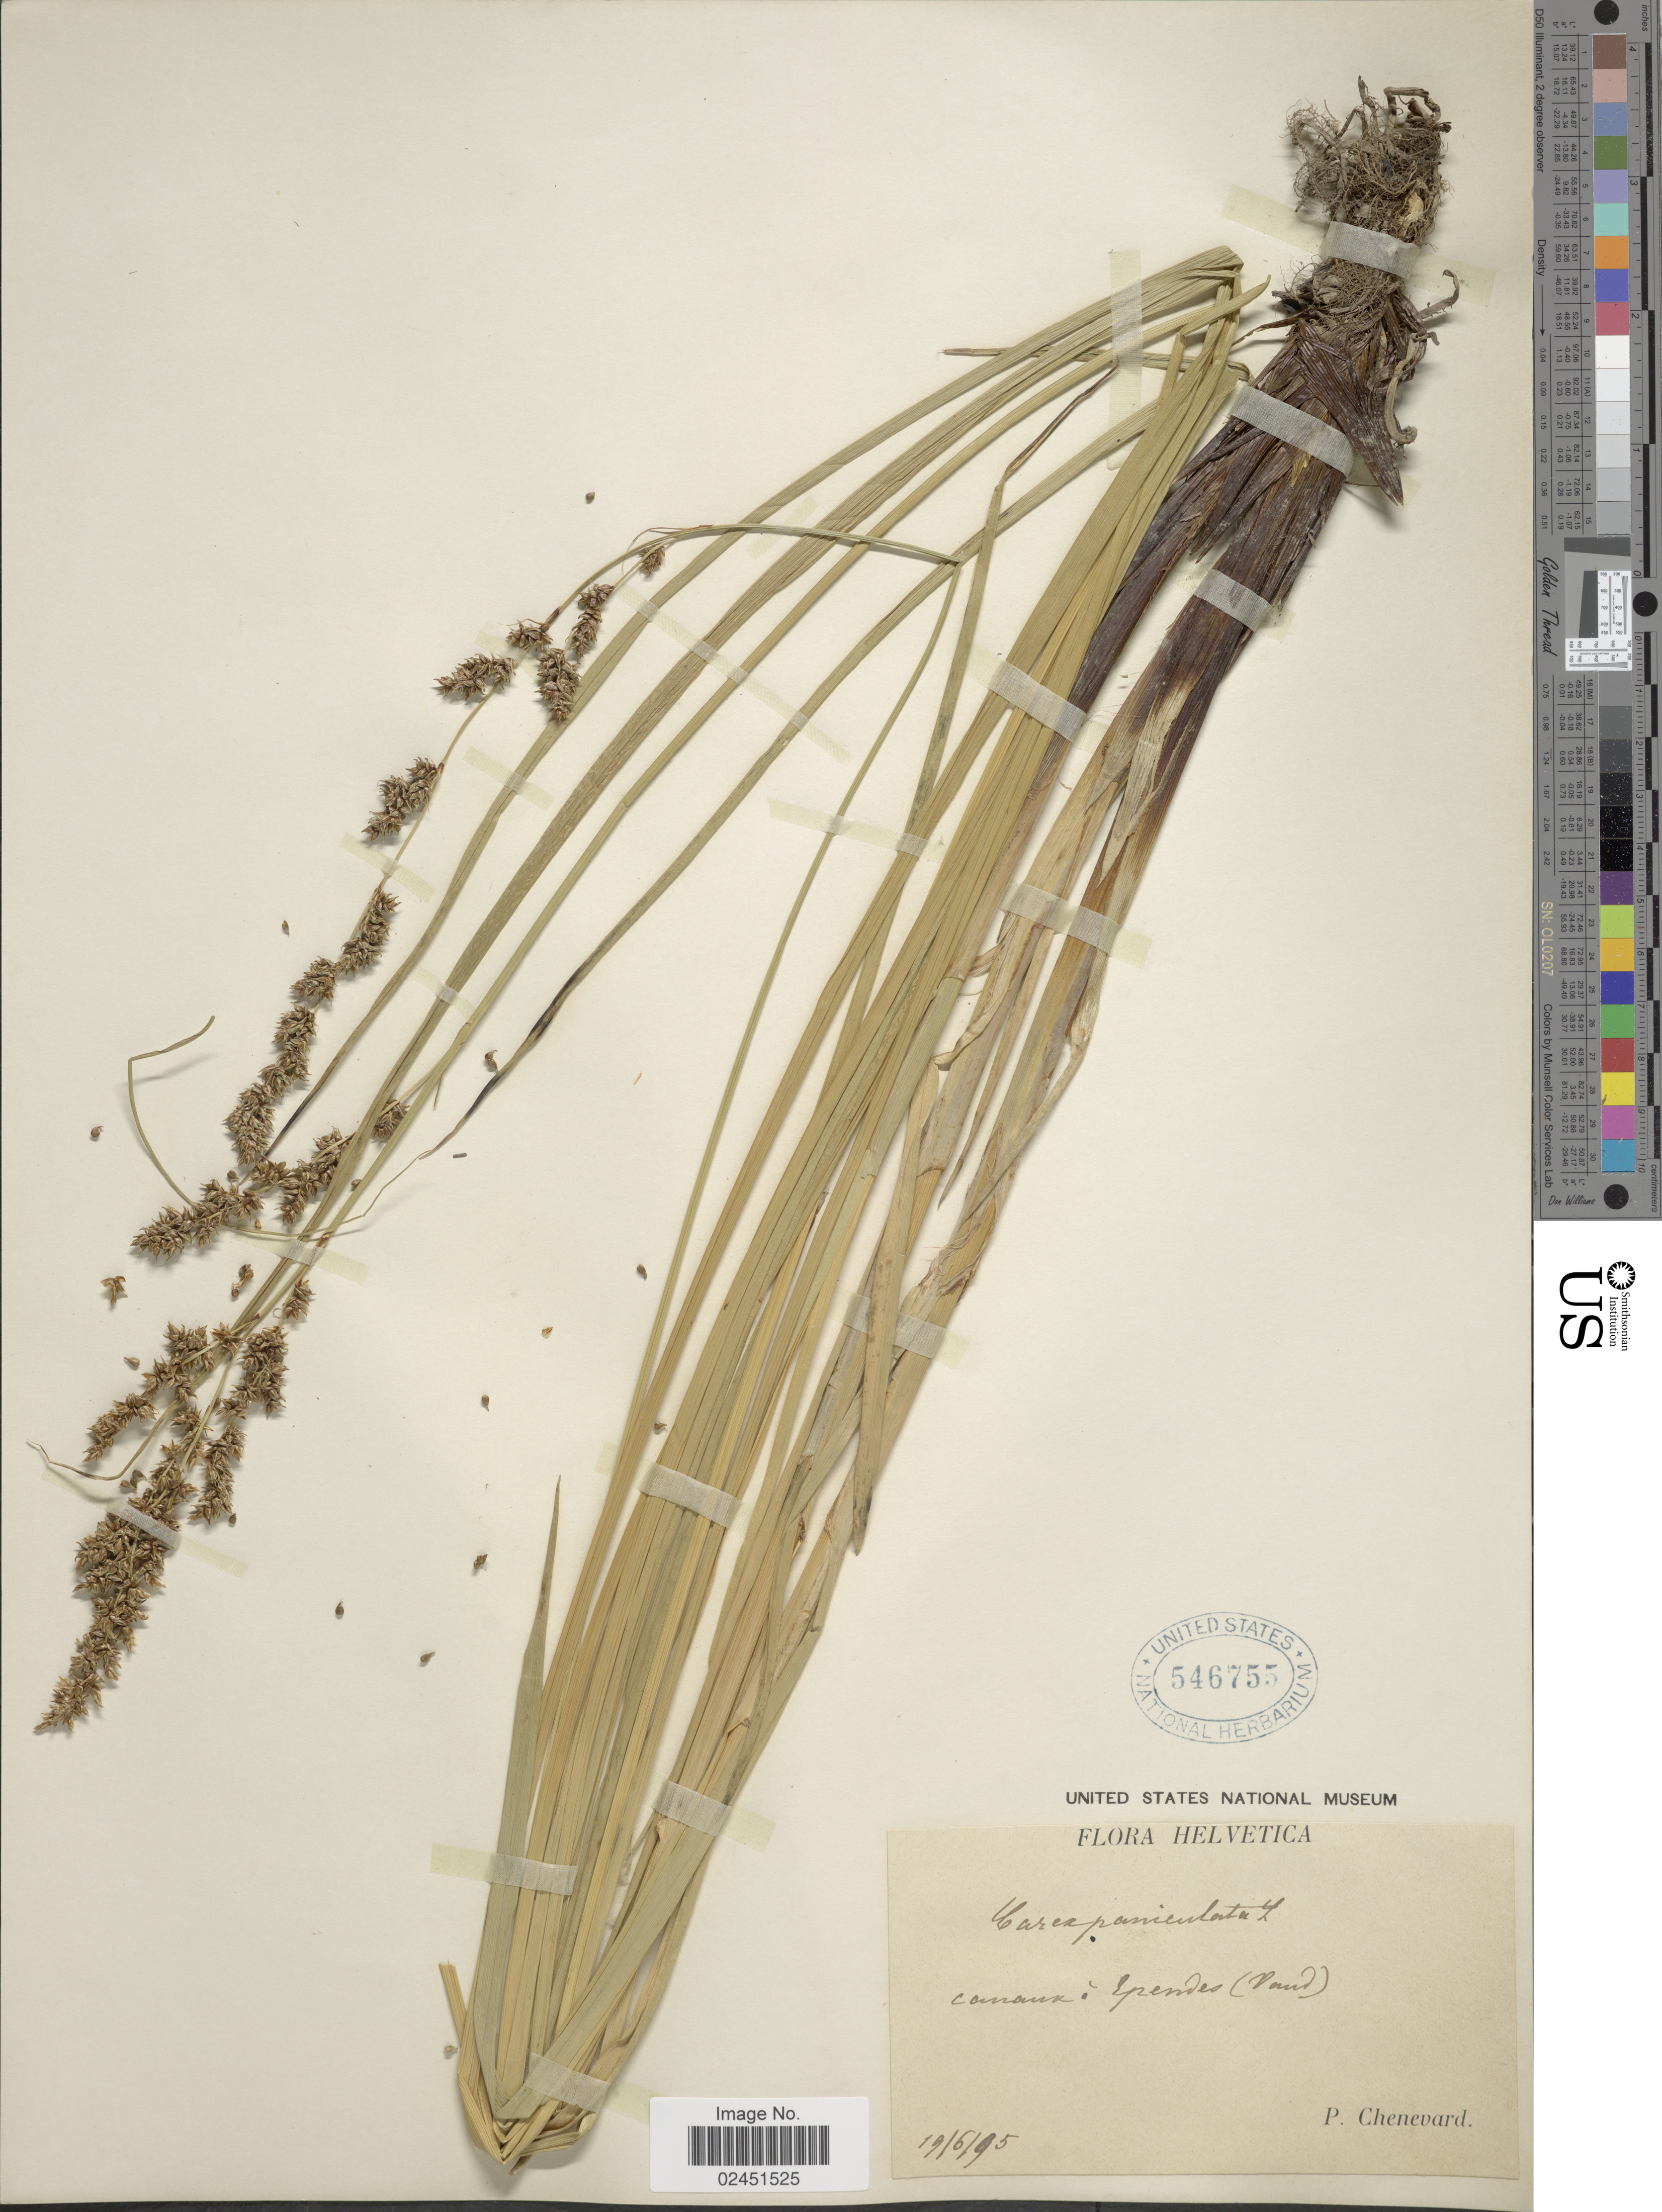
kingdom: Plantae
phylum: Tracheophyta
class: Liliopsida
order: Poales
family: Cyperaceae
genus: Carex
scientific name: Carex paniculata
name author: L.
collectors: P. Chenevard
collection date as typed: Transcribed d/m/y: 19/6/95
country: Switzerland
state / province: Vaud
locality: Helvetica. Canaux: Ependes (Vaud)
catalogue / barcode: US 546755